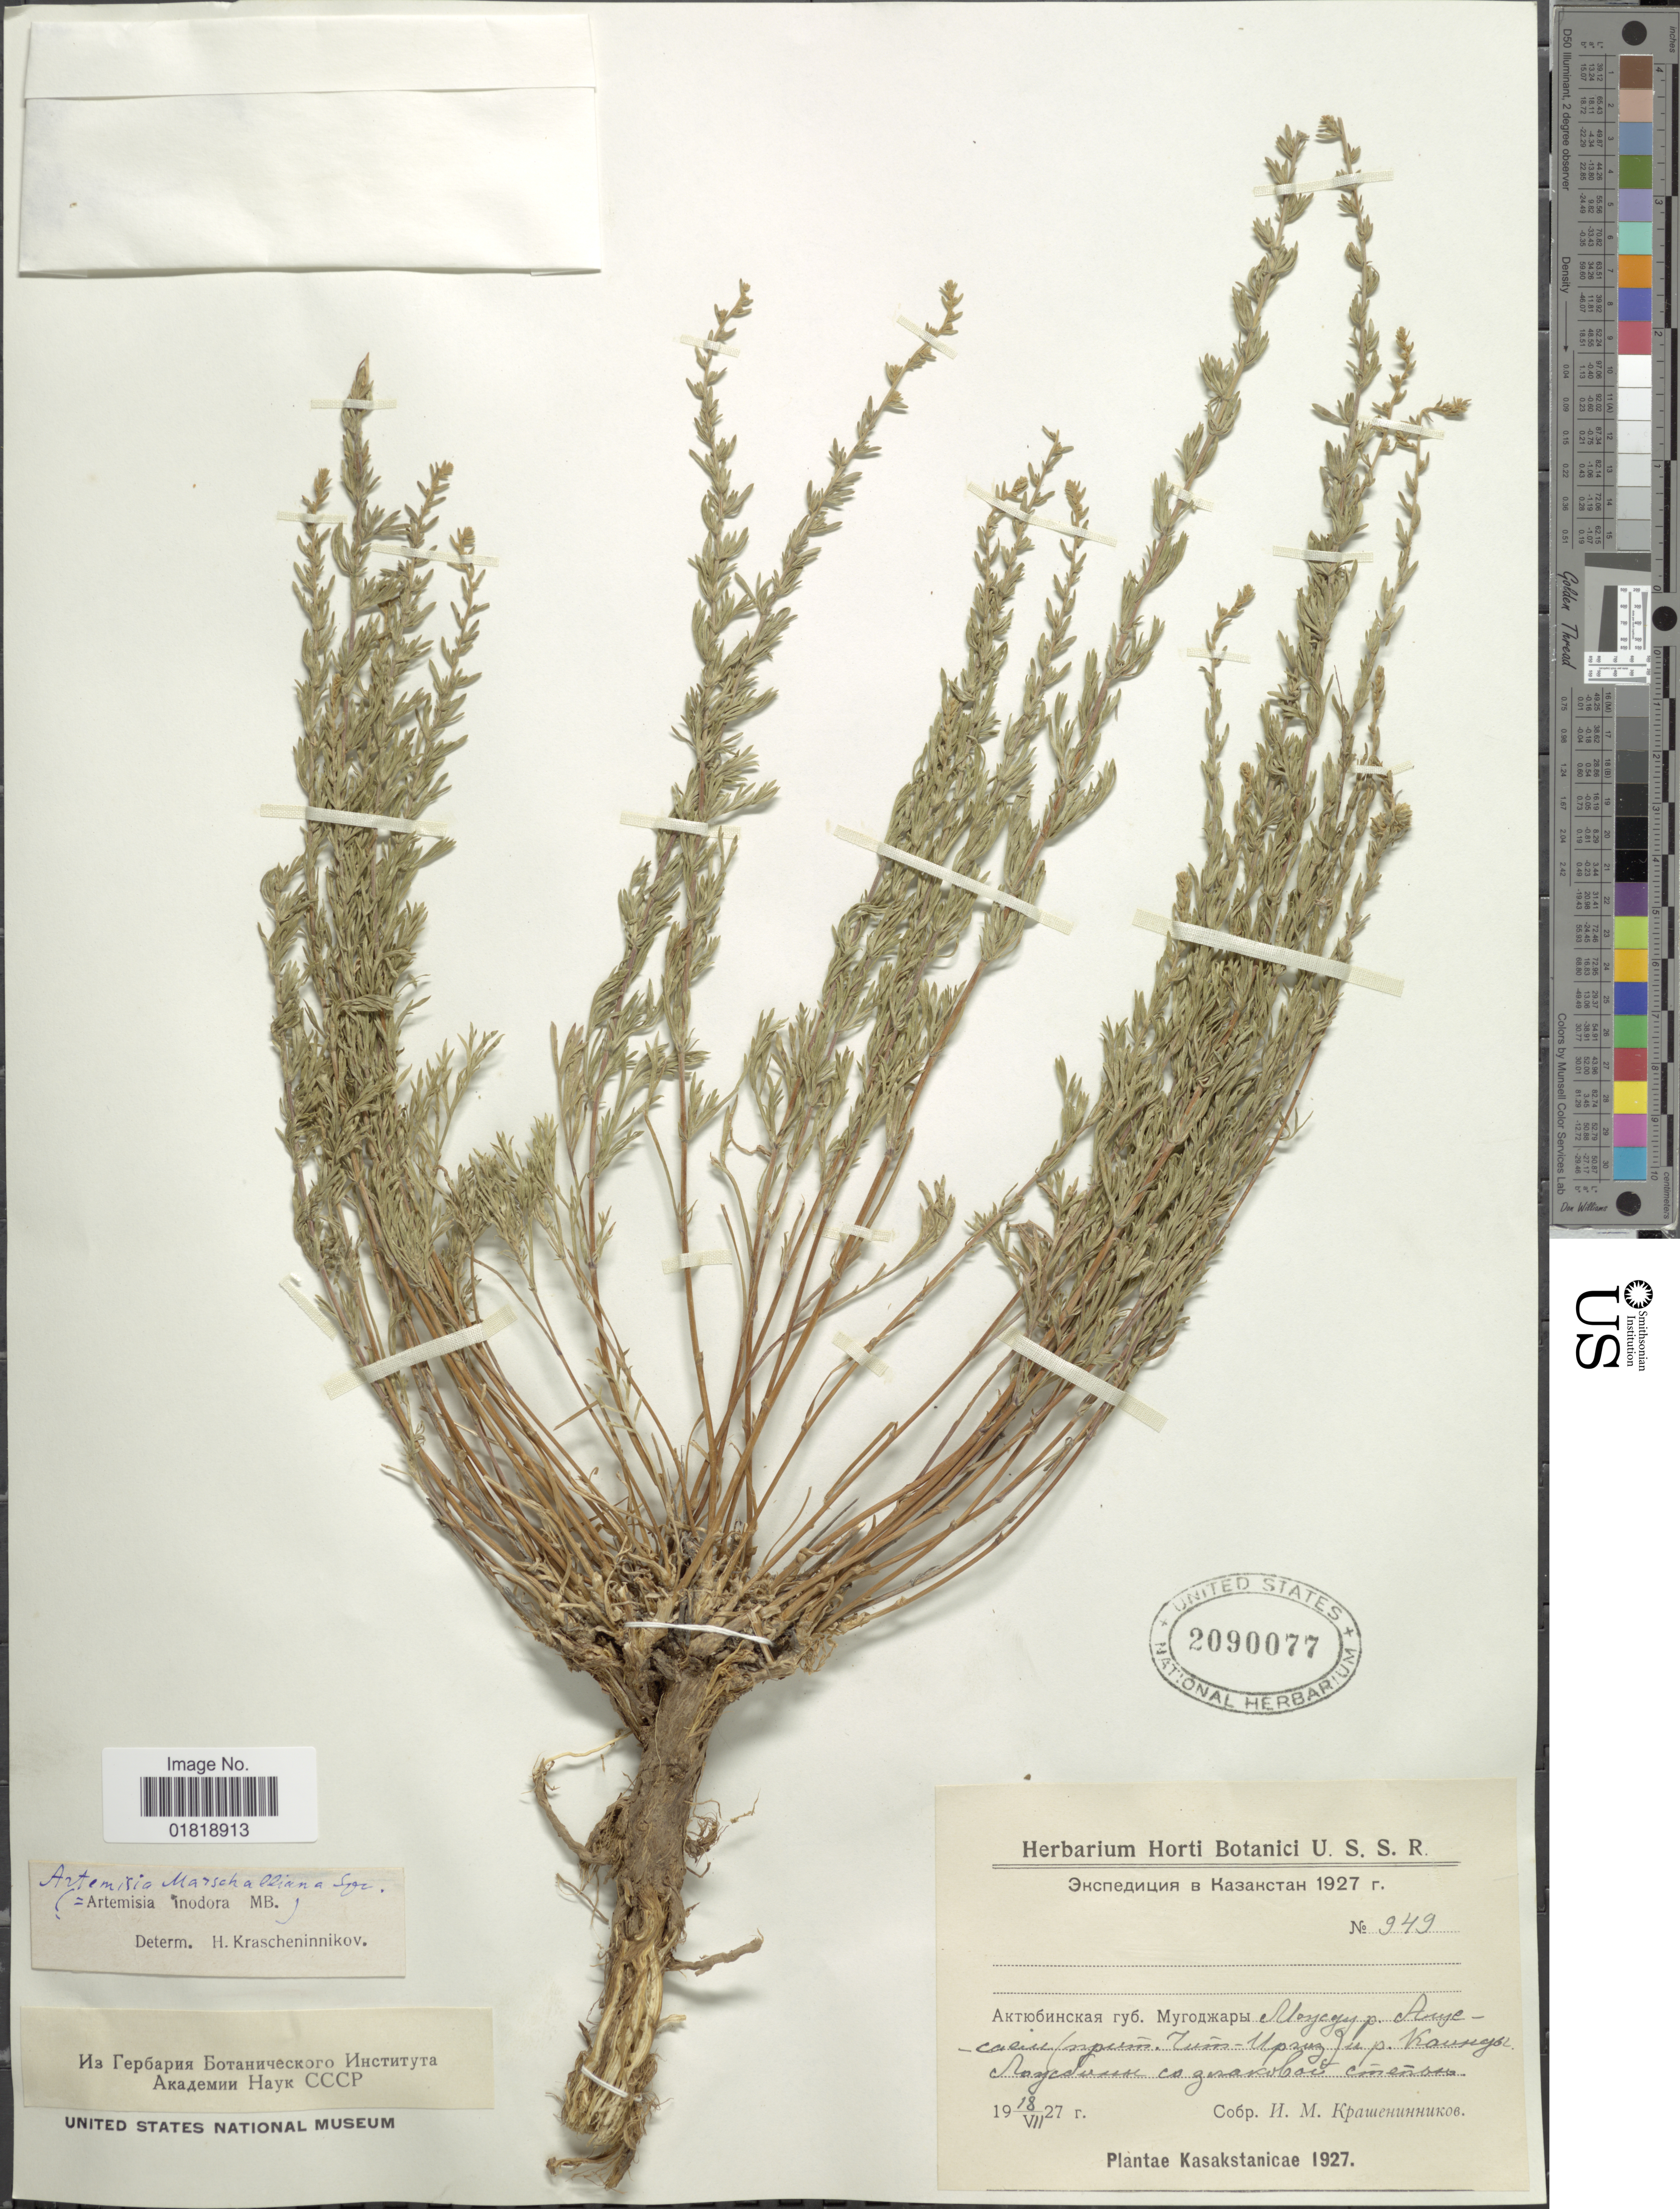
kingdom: Plantae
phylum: Tracheophyta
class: Magnoliopsida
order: Asterales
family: Asteraceae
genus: Artemisia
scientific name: Artemisia marschalliana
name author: Spreng.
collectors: I. Krasheninnikov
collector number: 949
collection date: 1927-07-18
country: Kazakhstan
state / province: Aqtobe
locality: Mugodzhary. Inflow of river Shet-Yrghyz.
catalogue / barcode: US 2090077